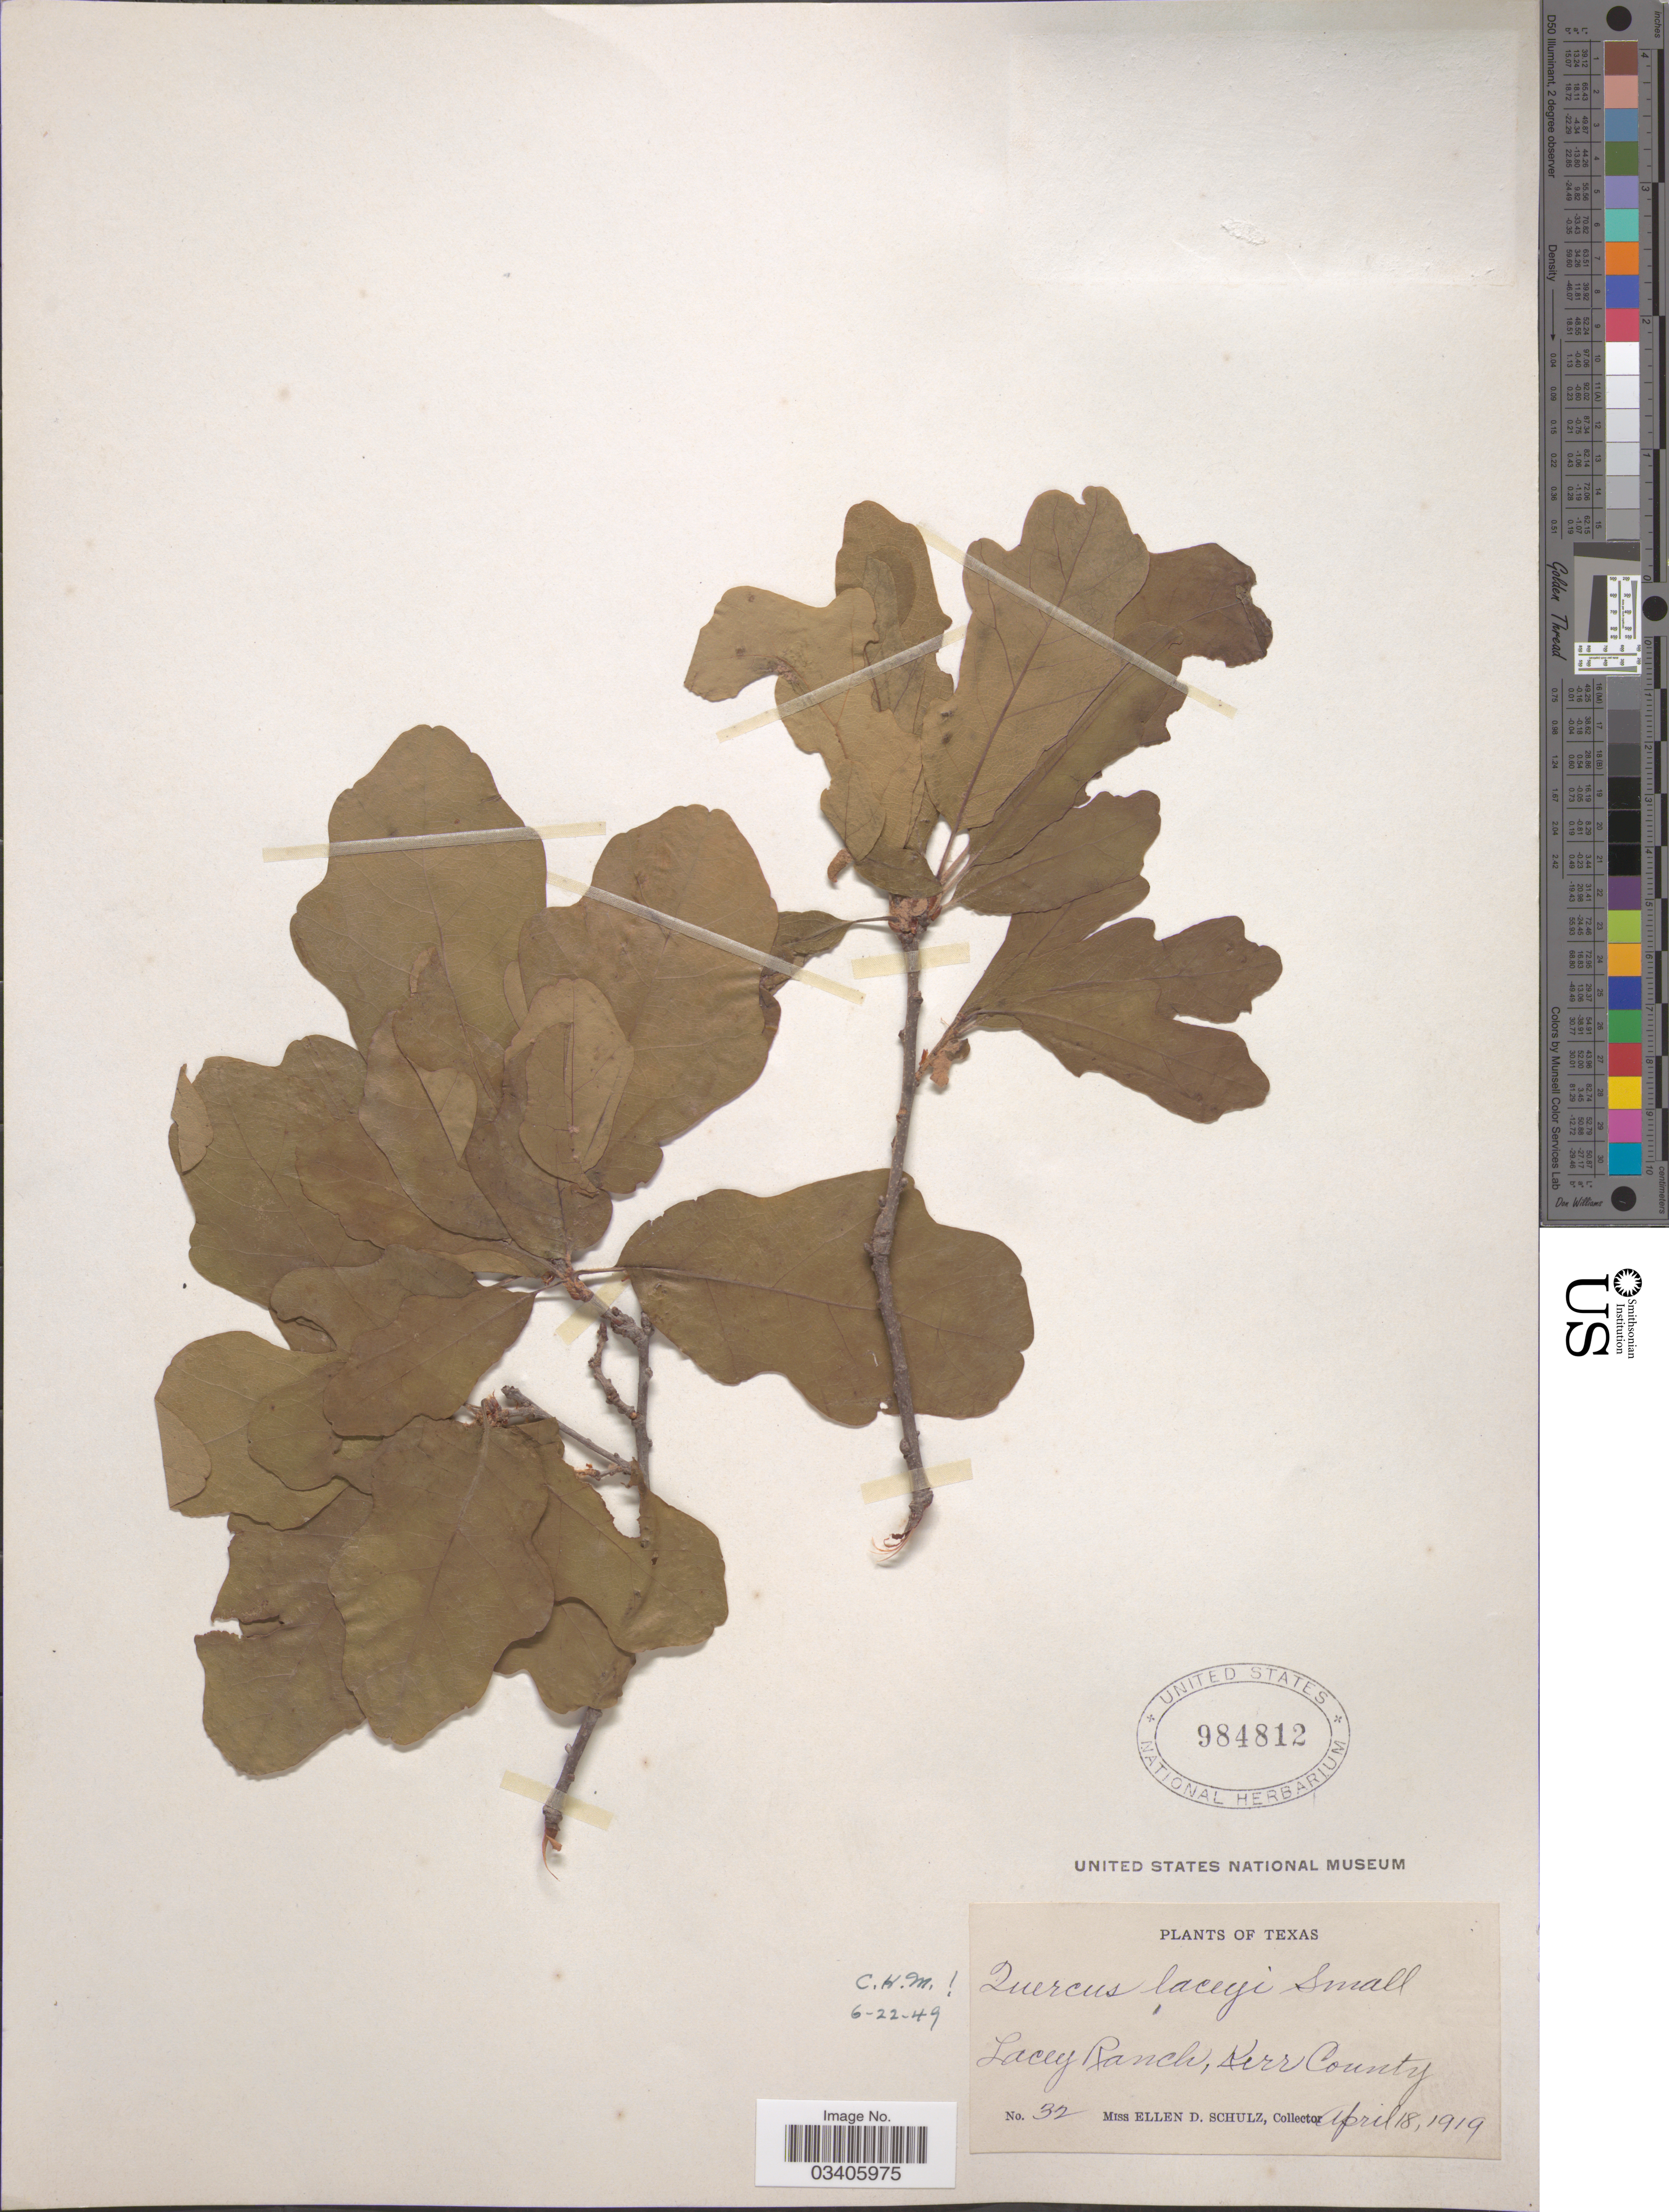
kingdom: Plantae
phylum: Tracheophyta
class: Magnoliopsida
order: Fagales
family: Fagaceae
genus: Quercus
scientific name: Quercus laceyi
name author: Small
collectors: E. D. Schulz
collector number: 32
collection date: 1919-04-18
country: United States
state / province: Texas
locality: Lacey Ranch, Kerr County.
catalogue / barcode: US 984812